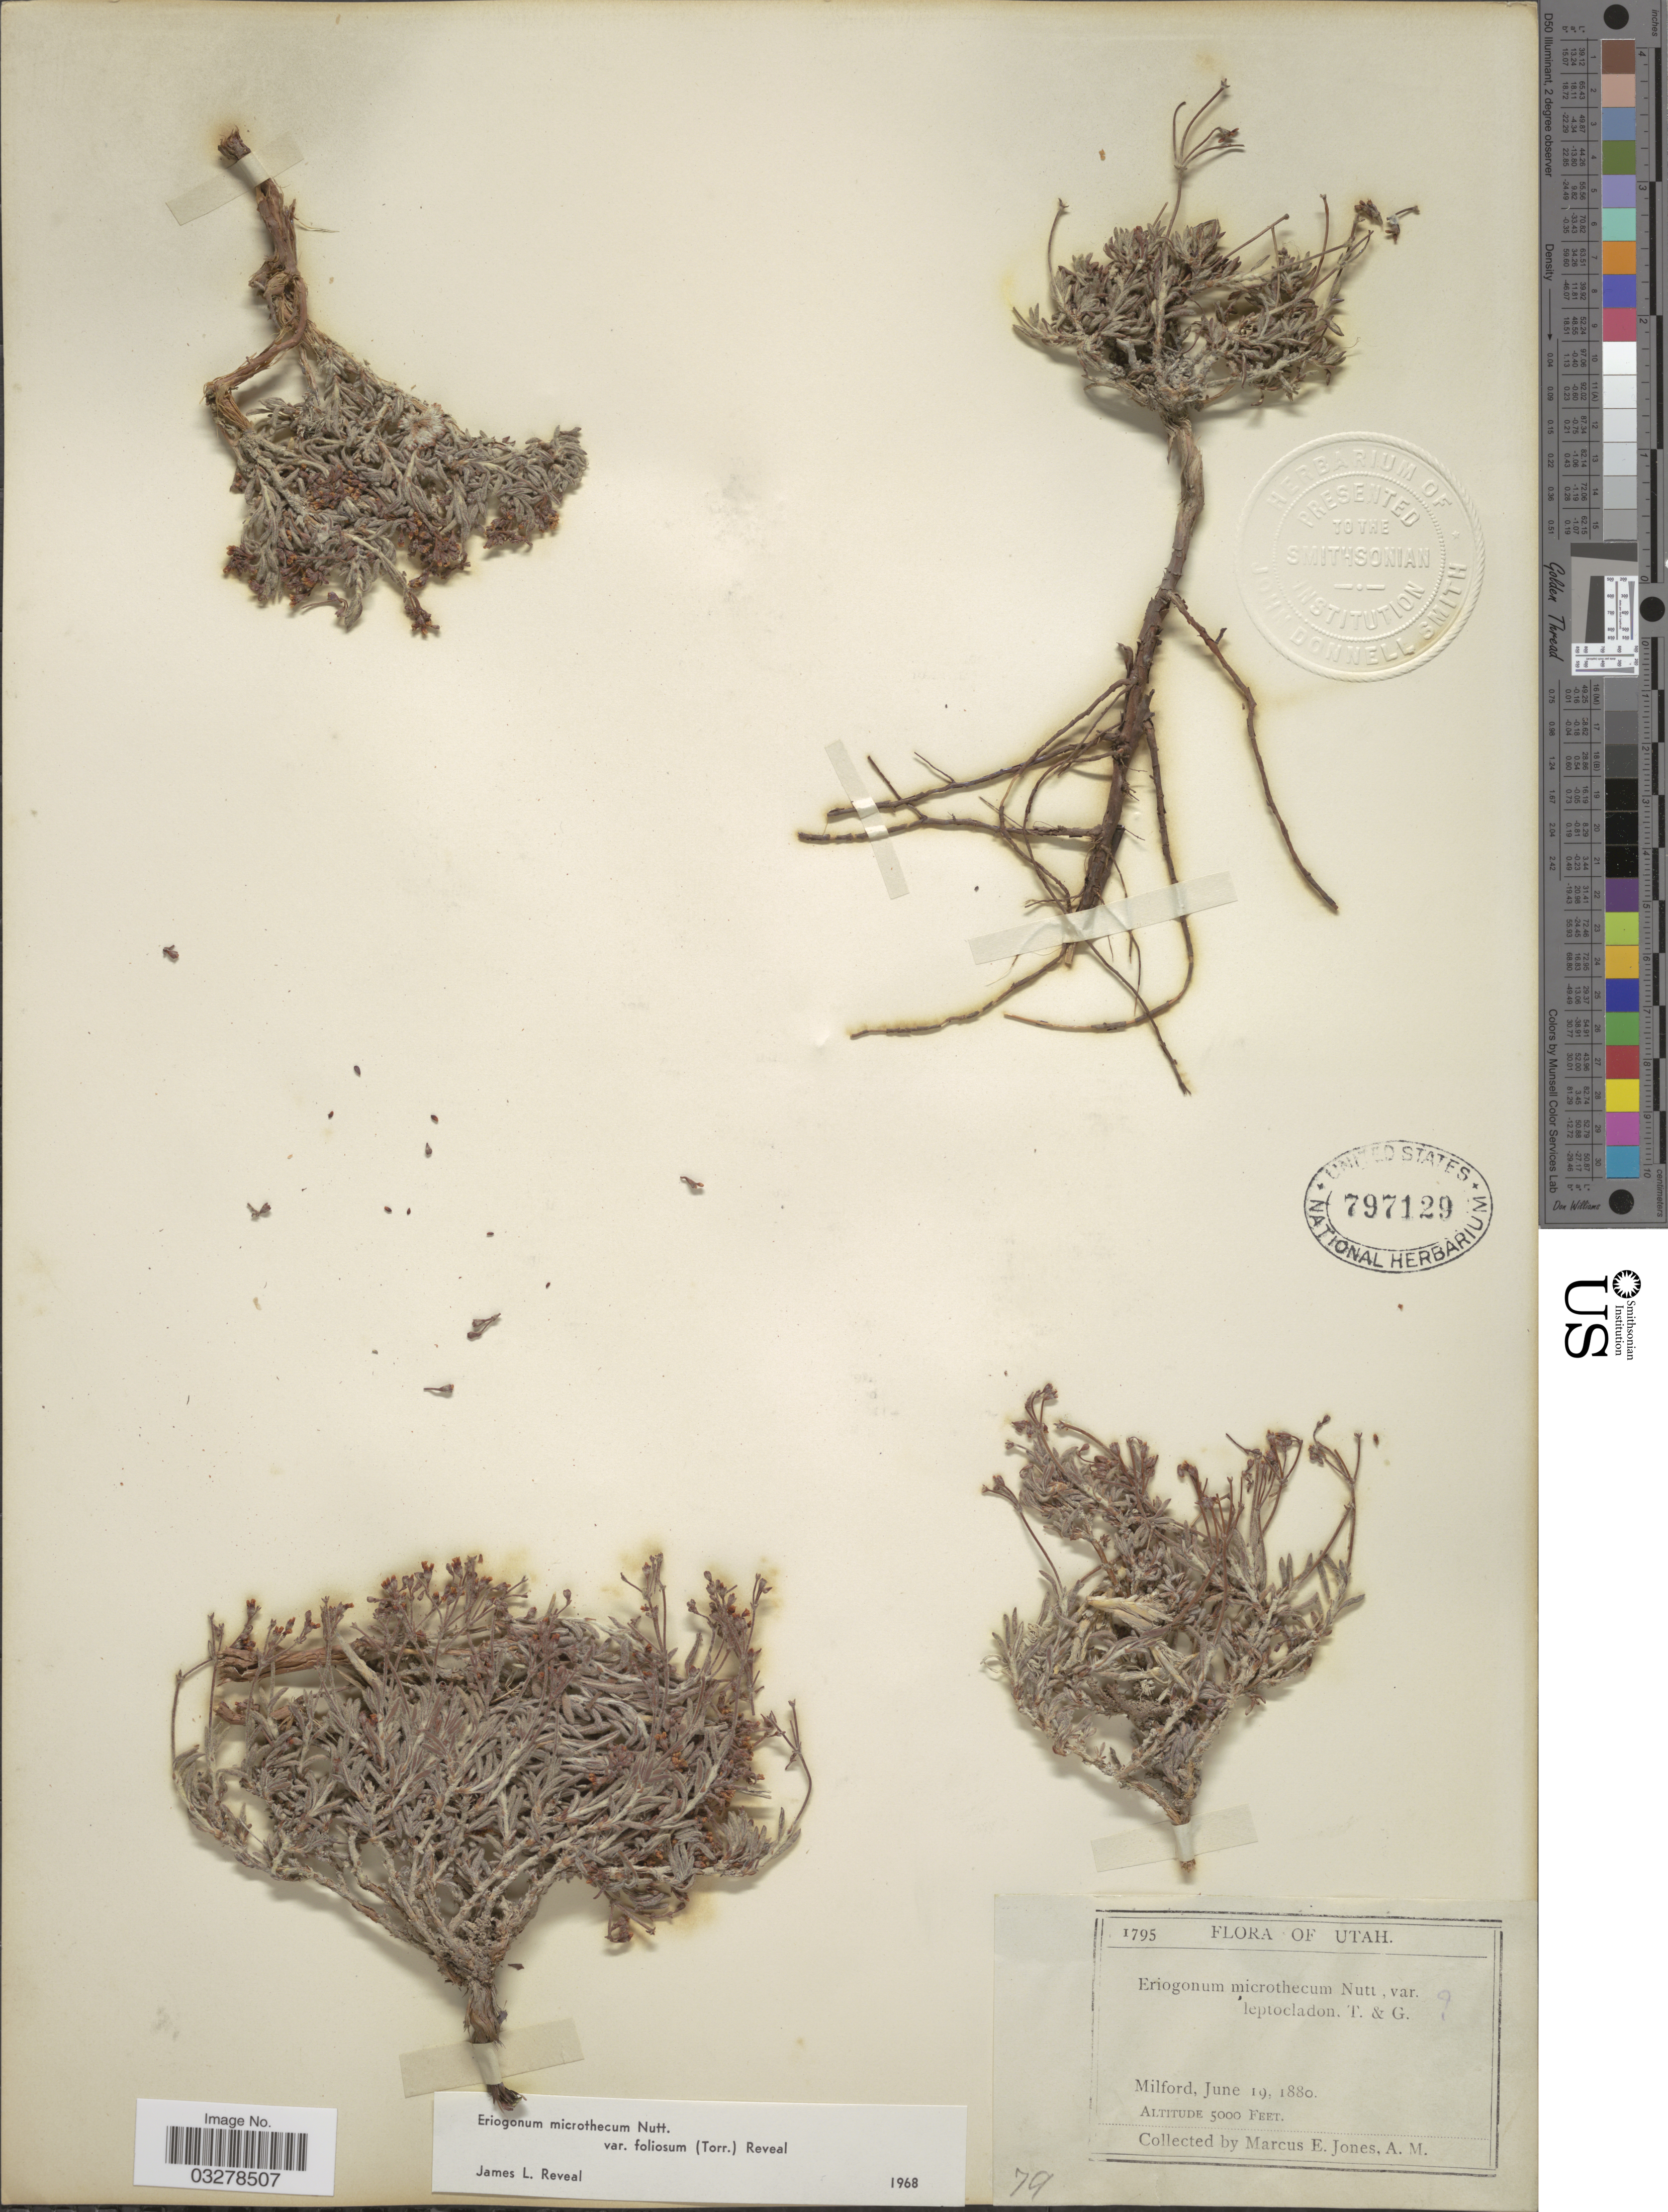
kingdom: Plantae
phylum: Tracheophyta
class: Magnoliopsida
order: Caryophyllales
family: Polygonaceae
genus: Eriogonum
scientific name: Eriogonum microtheca var. foliosum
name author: (Torr. & A. Gray) Reveal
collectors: M. E. Jones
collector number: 1795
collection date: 1880-06-19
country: United States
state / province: Utah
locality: Milford.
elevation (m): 1524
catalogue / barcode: US 797129